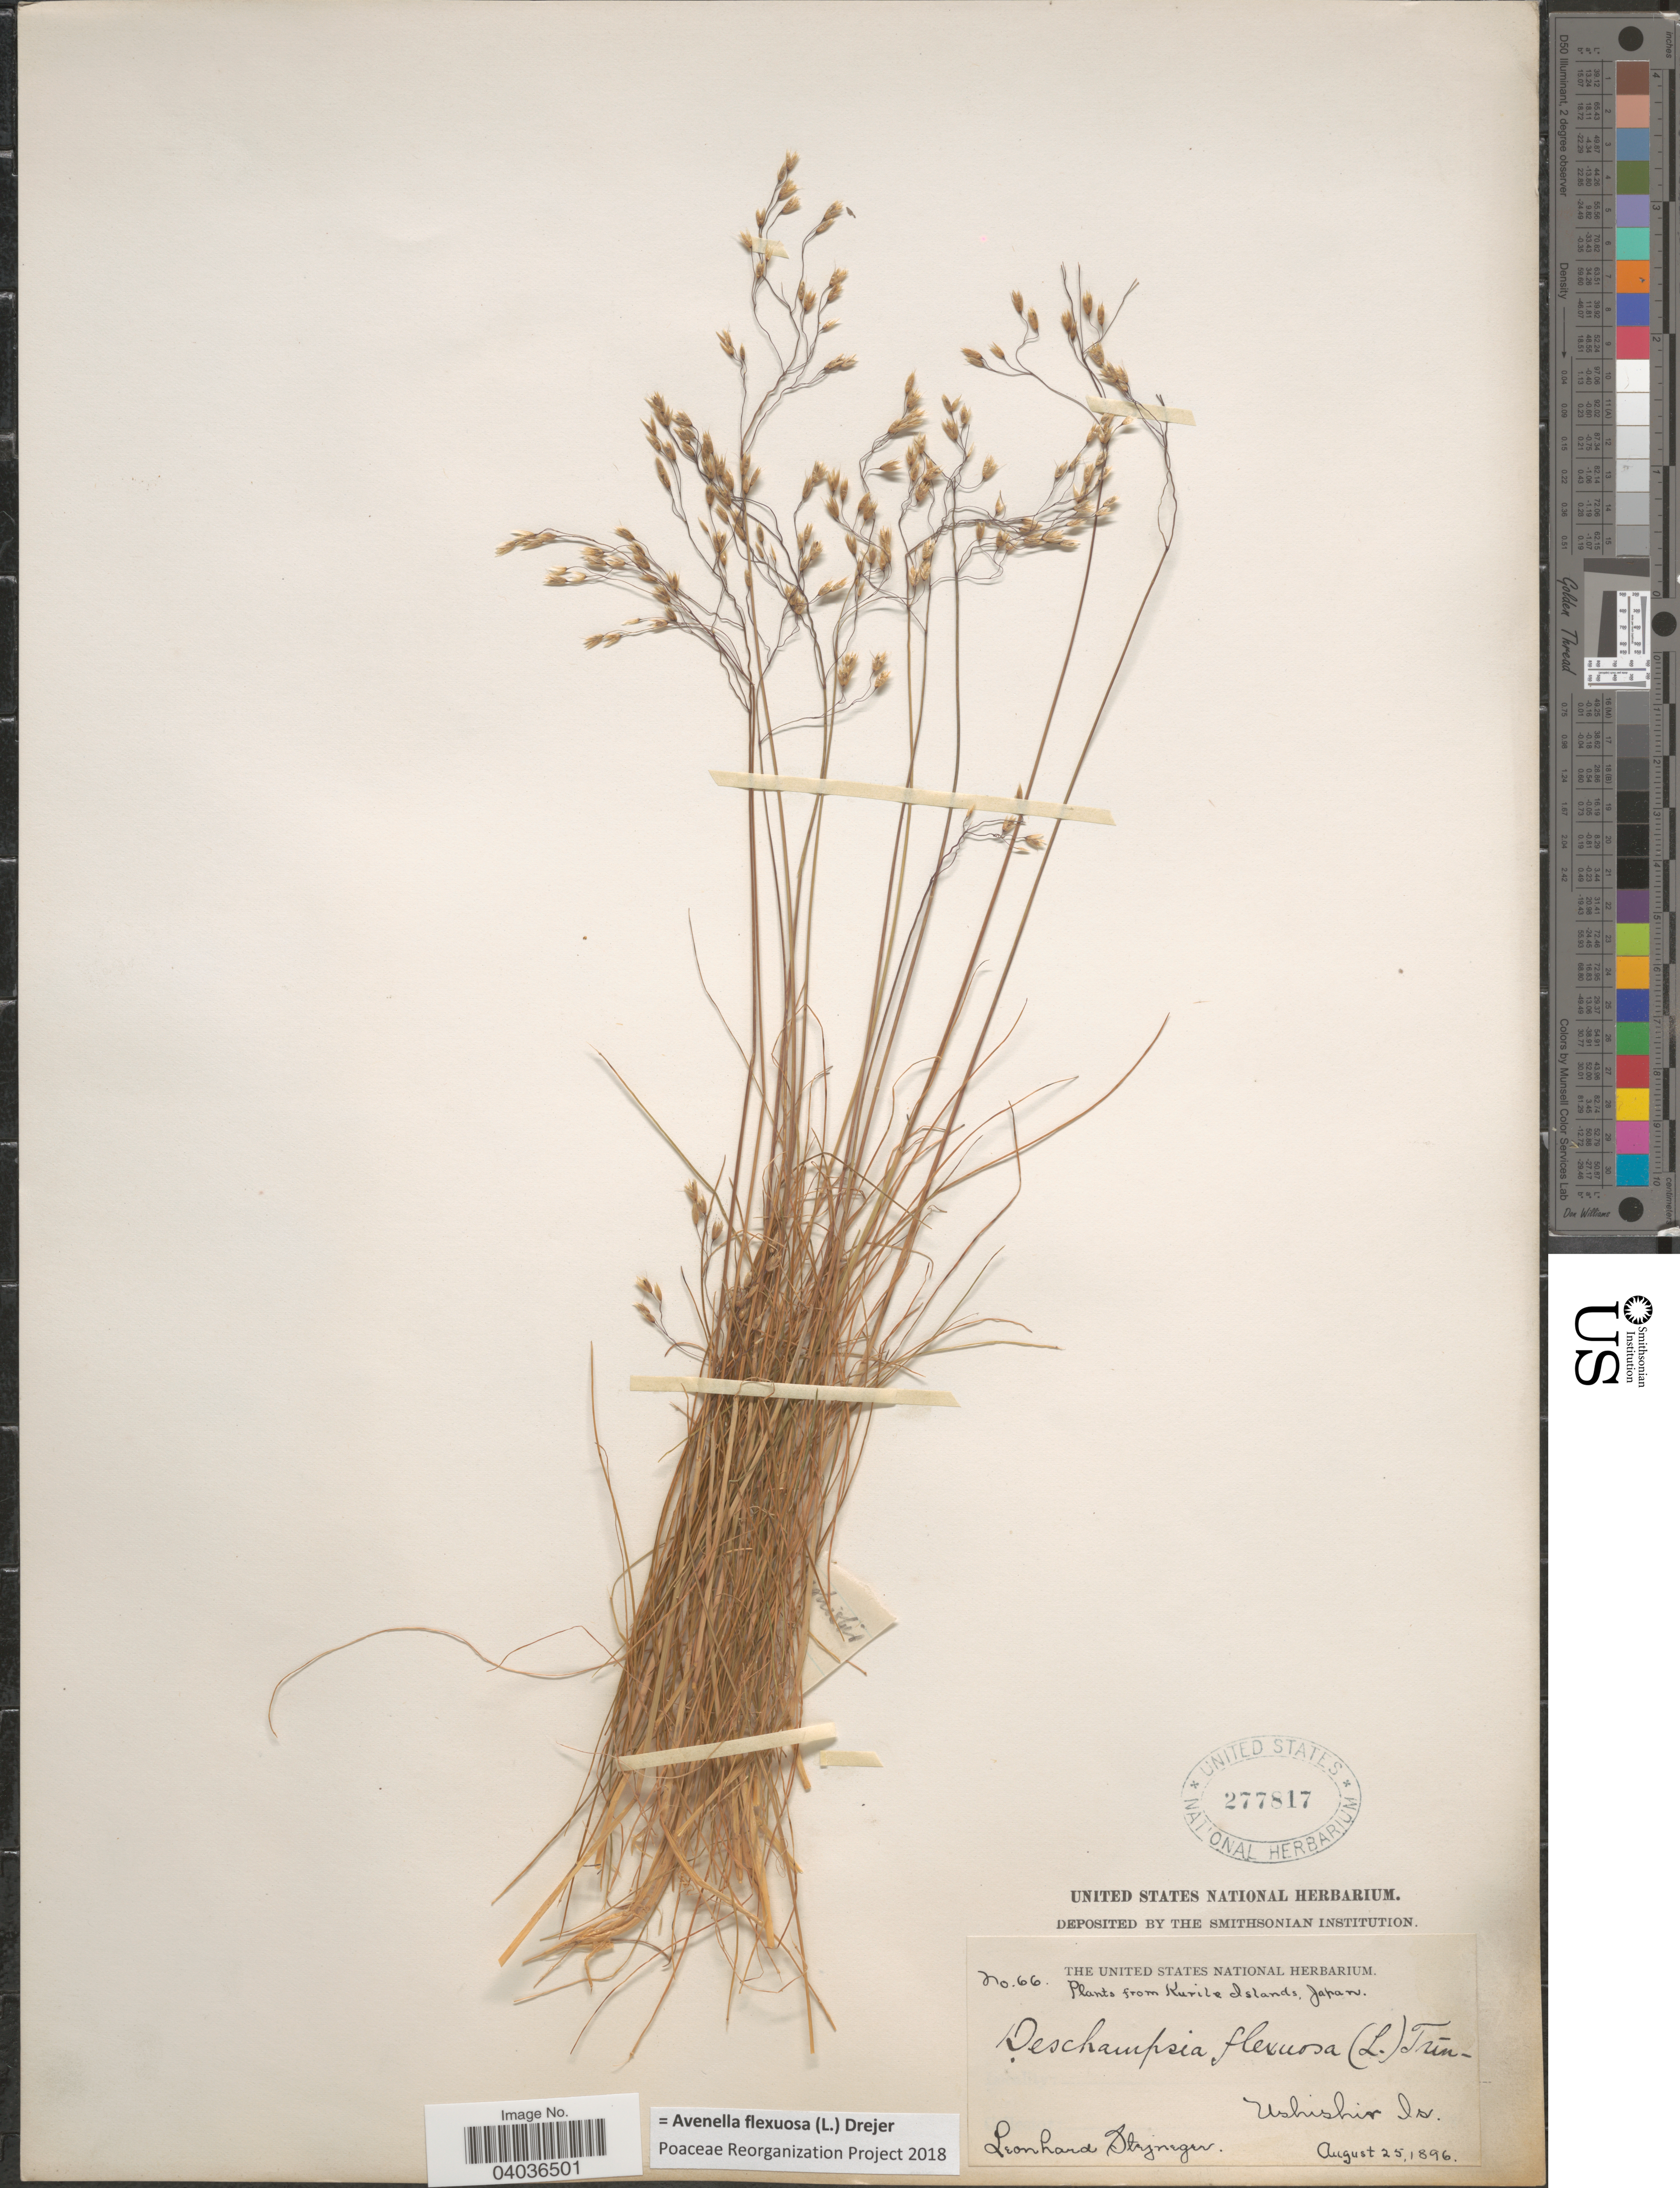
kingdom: Plantae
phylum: Tracheophyta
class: Liliopsida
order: Poales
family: Poaceae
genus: Avenella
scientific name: Avenella flexuosa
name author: (L.) Drejer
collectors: L. Stejneger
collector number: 66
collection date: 1896-08-25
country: Japan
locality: Kurile Islands. Ushishir Is.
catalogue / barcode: US 277817